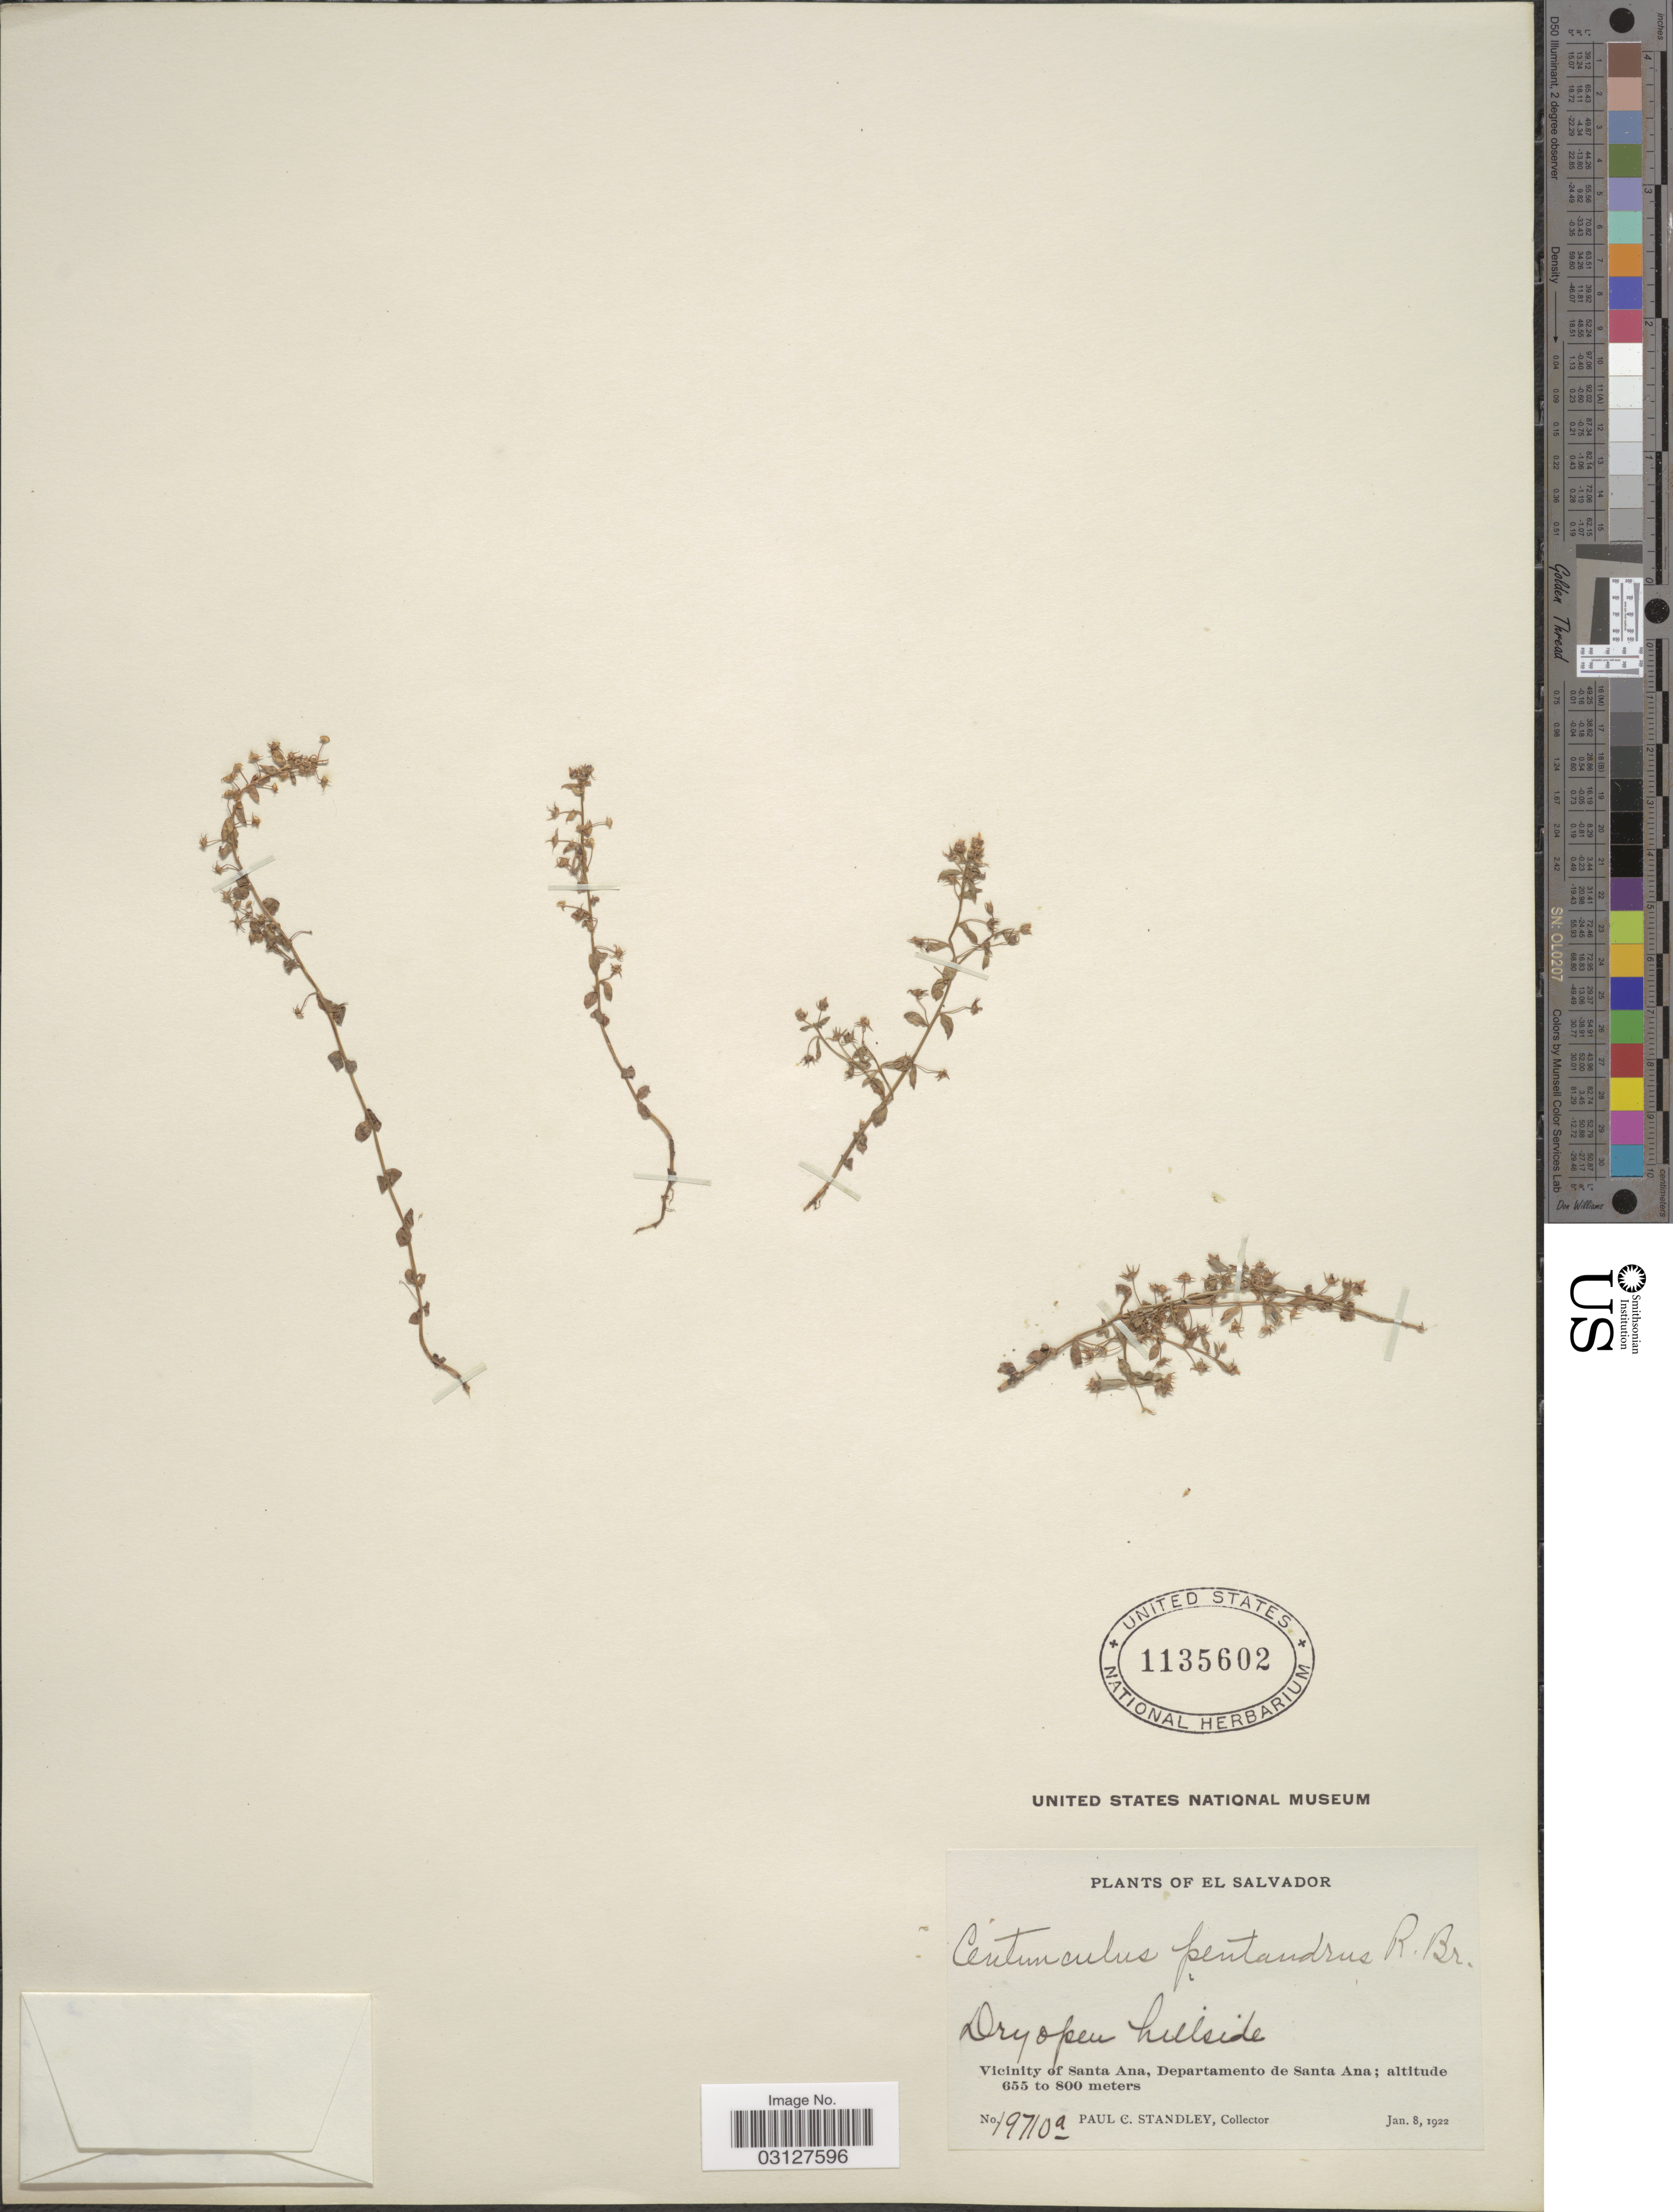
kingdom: Plantae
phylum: Tracheophyta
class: Magnoliopsida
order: Ericales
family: Primulaceae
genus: Anagallis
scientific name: Anagallis pumila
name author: Sw.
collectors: P. C. Standley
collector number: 19710a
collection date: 1922-01-08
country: El Salvador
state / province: Santa Ana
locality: Vicinity of Santa Ana, Departamento de Santa Ana.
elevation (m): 655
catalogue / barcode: US 1135602